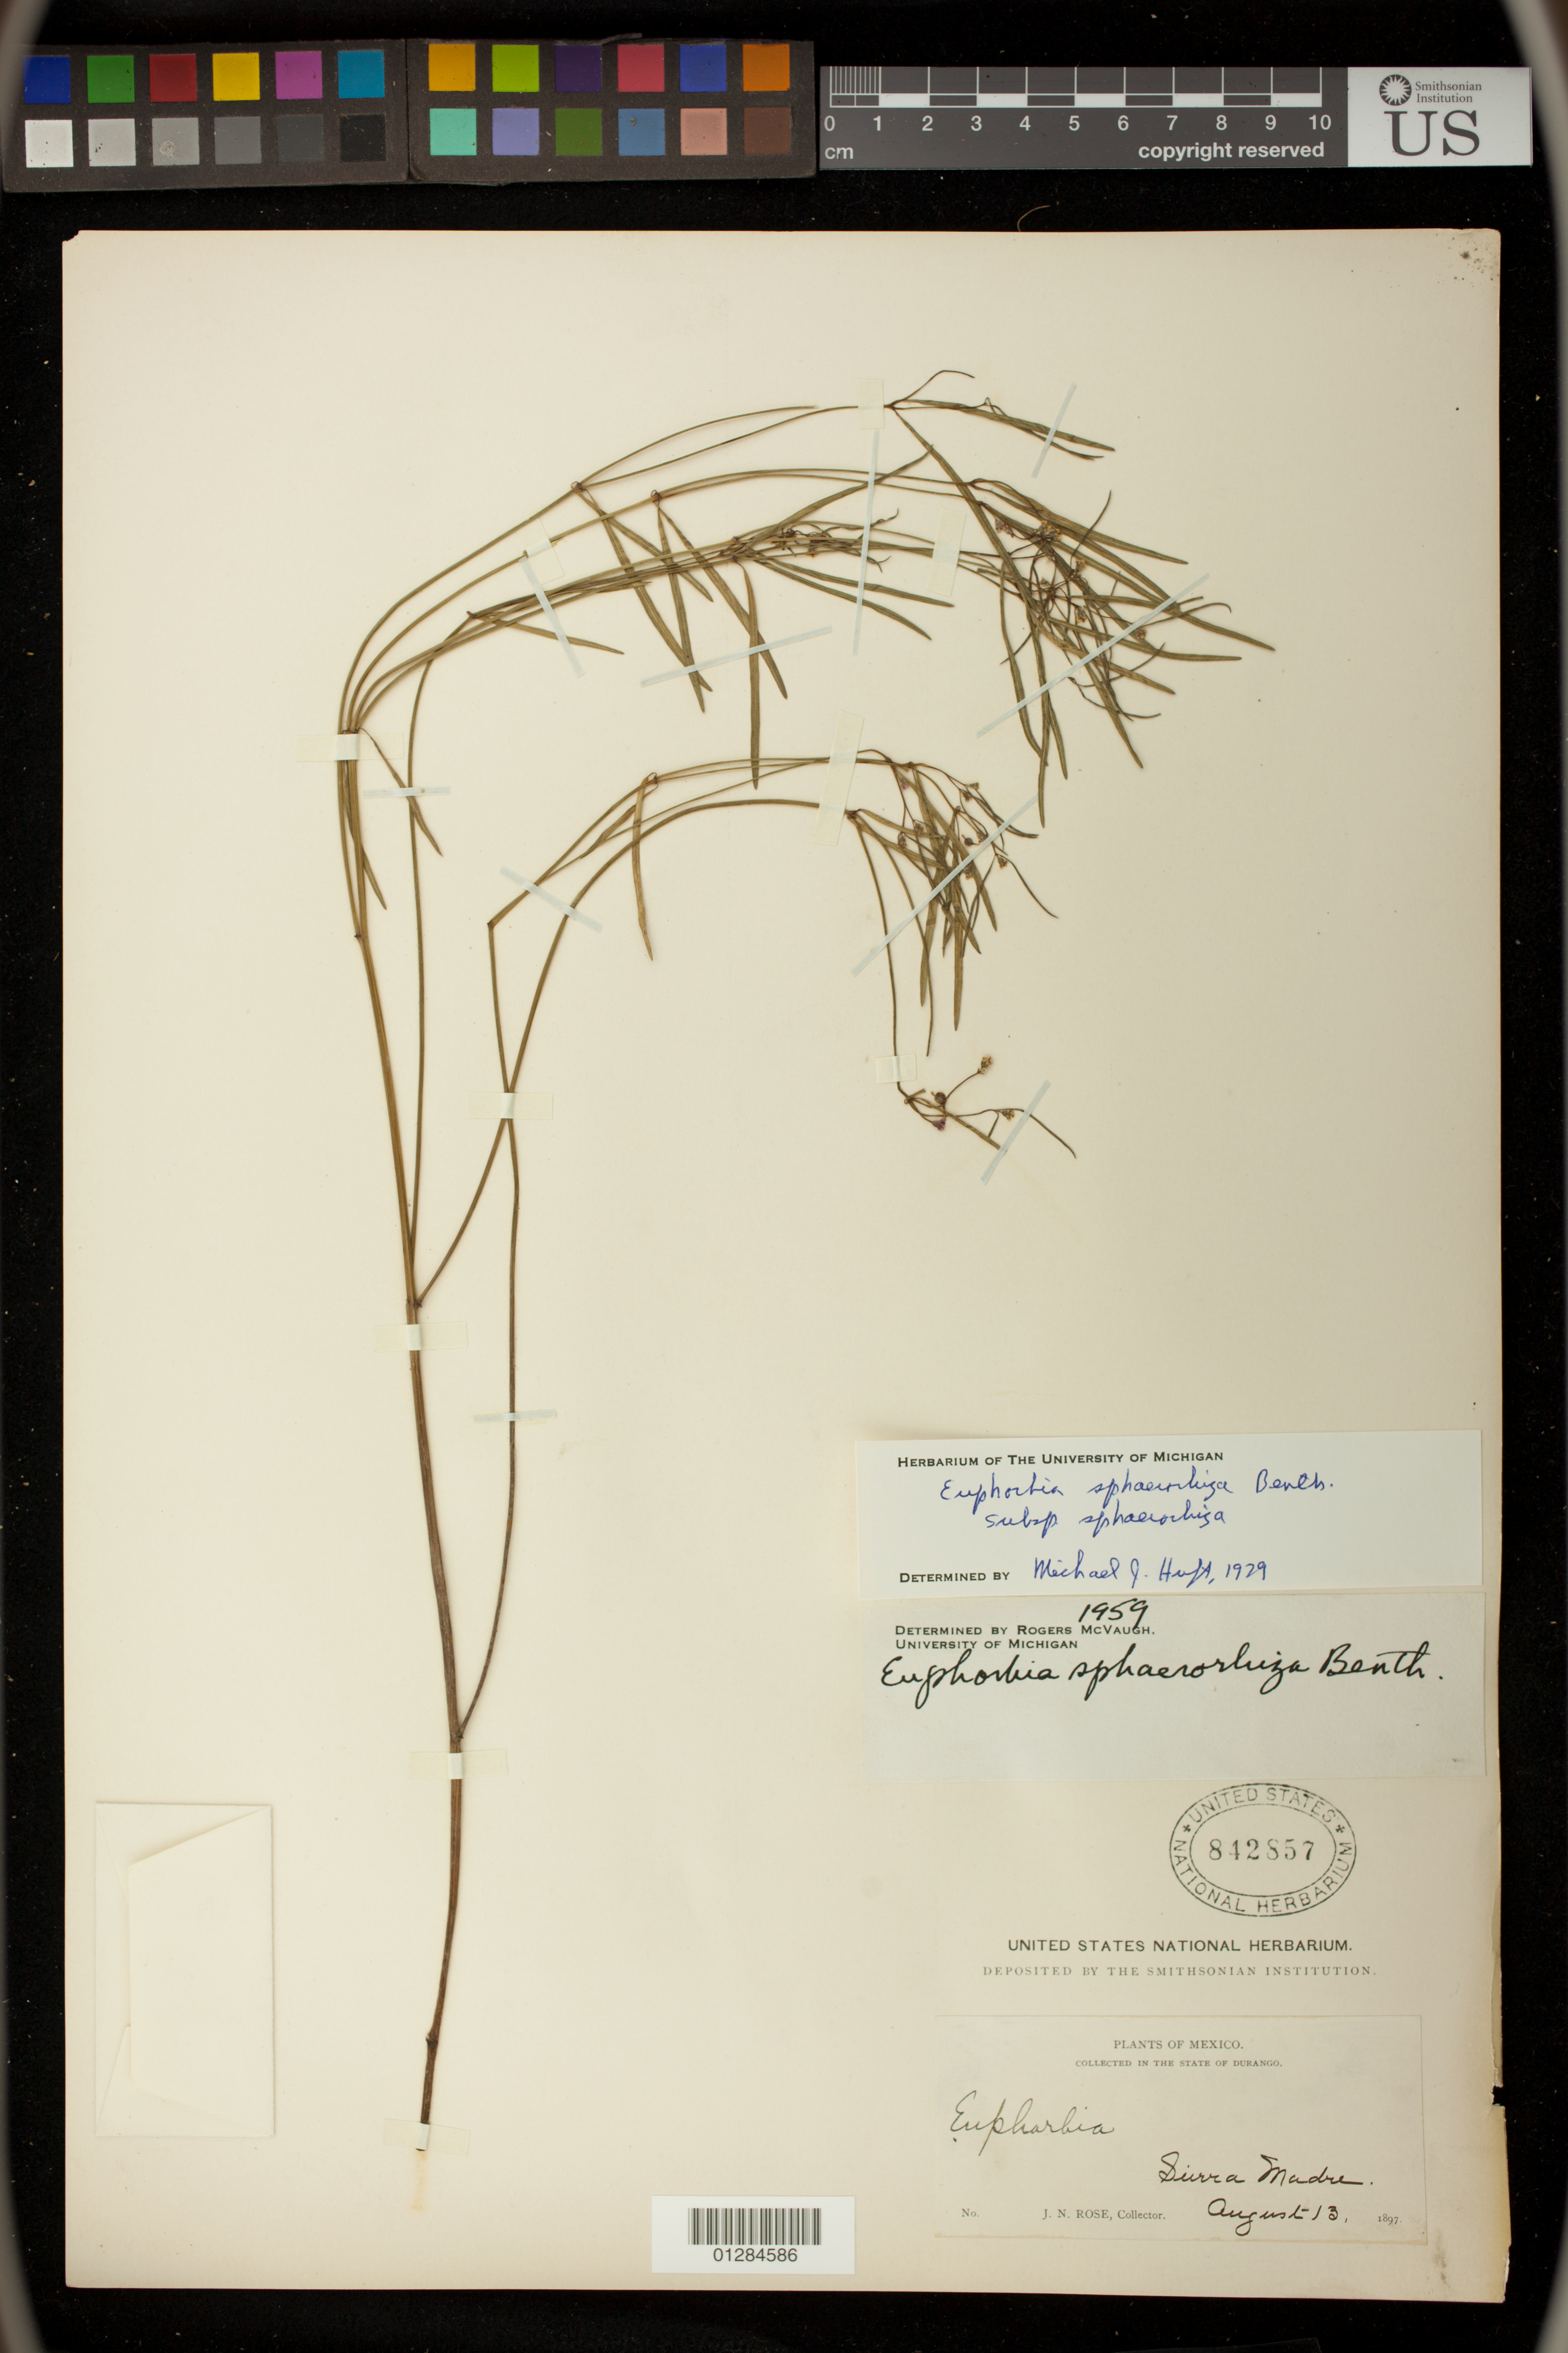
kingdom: Plantae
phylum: Tracheophyta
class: Magnoliopsida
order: Malpighiales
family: Euphorbiaceae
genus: Euphorbia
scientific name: Euphorbia sphaerorhiza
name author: Benth.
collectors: J. N. Rose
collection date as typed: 13 Aug 1897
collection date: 1897-08-13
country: Mexico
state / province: Durango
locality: Sierra Madre.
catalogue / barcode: US 842857